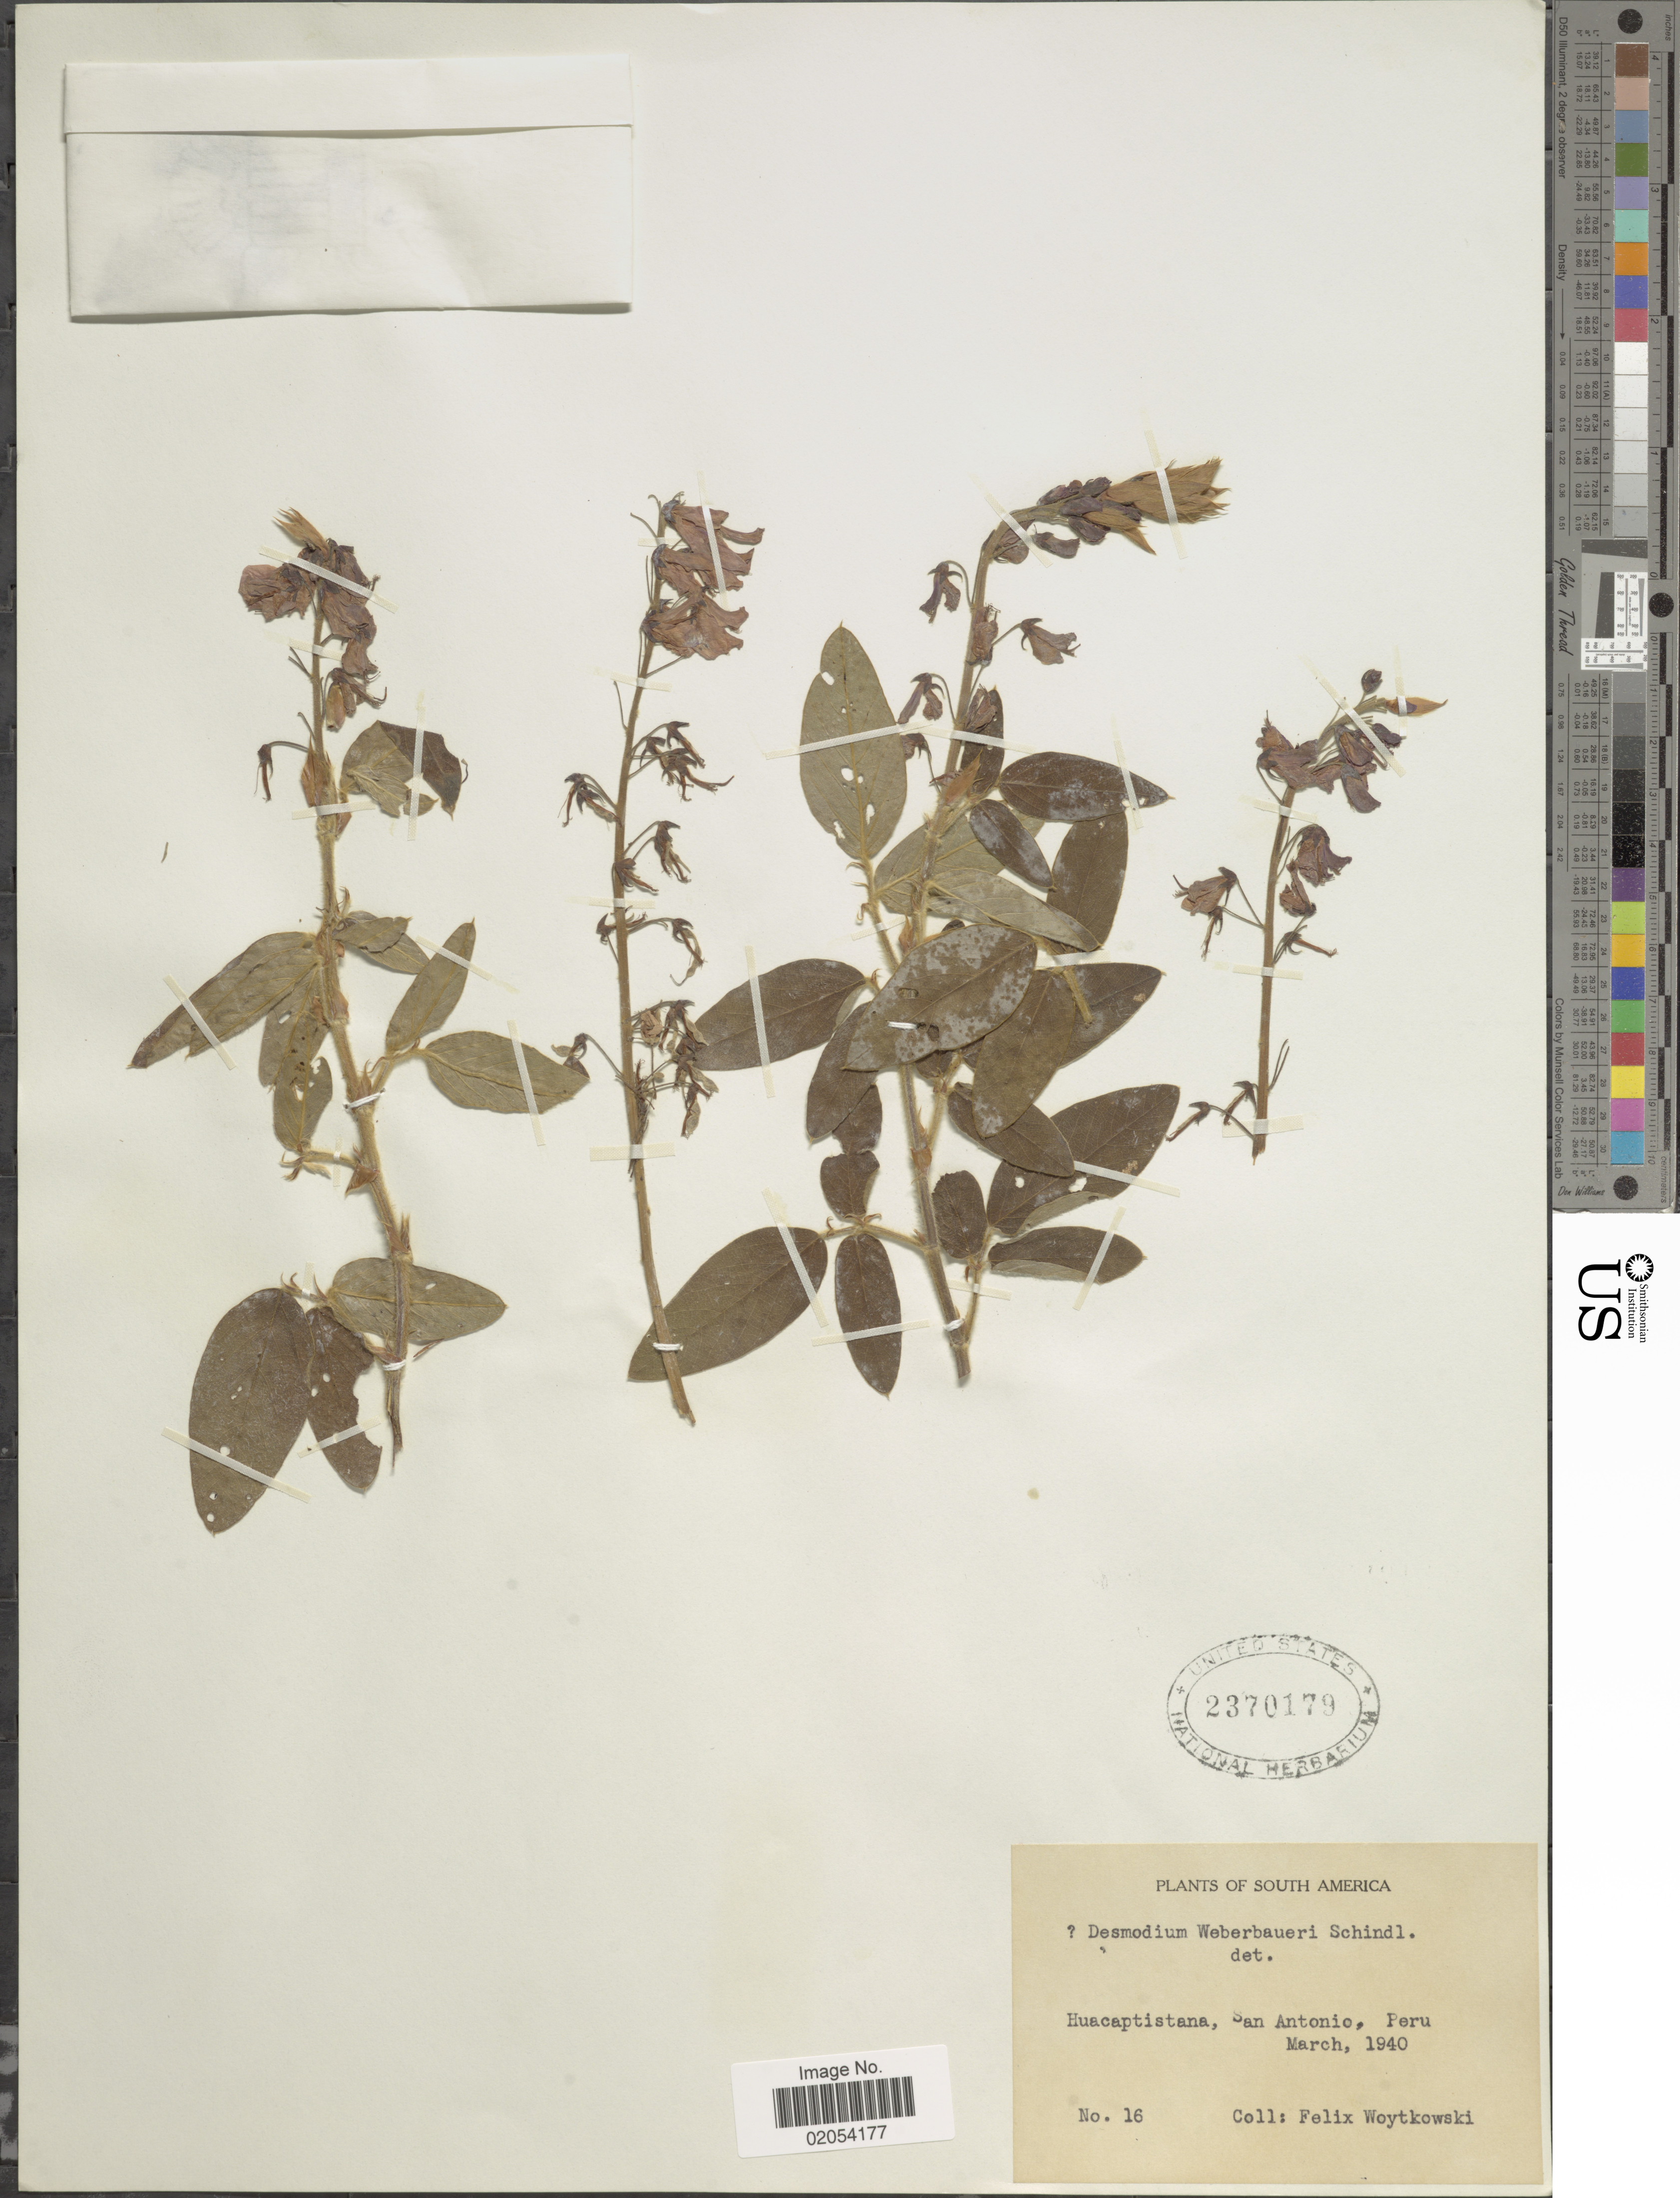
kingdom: Plantae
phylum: Tracheophyta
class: Magnoliopsida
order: Fabales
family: Fabaceae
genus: Desmodium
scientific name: Desmodium weberbaueri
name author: (Schindl.) J.F. Macbr.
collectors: F. Woytkowski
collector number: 16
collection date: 1940-03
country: Peru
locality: Huacaptistana, San Antonio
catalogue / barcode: US 2370179